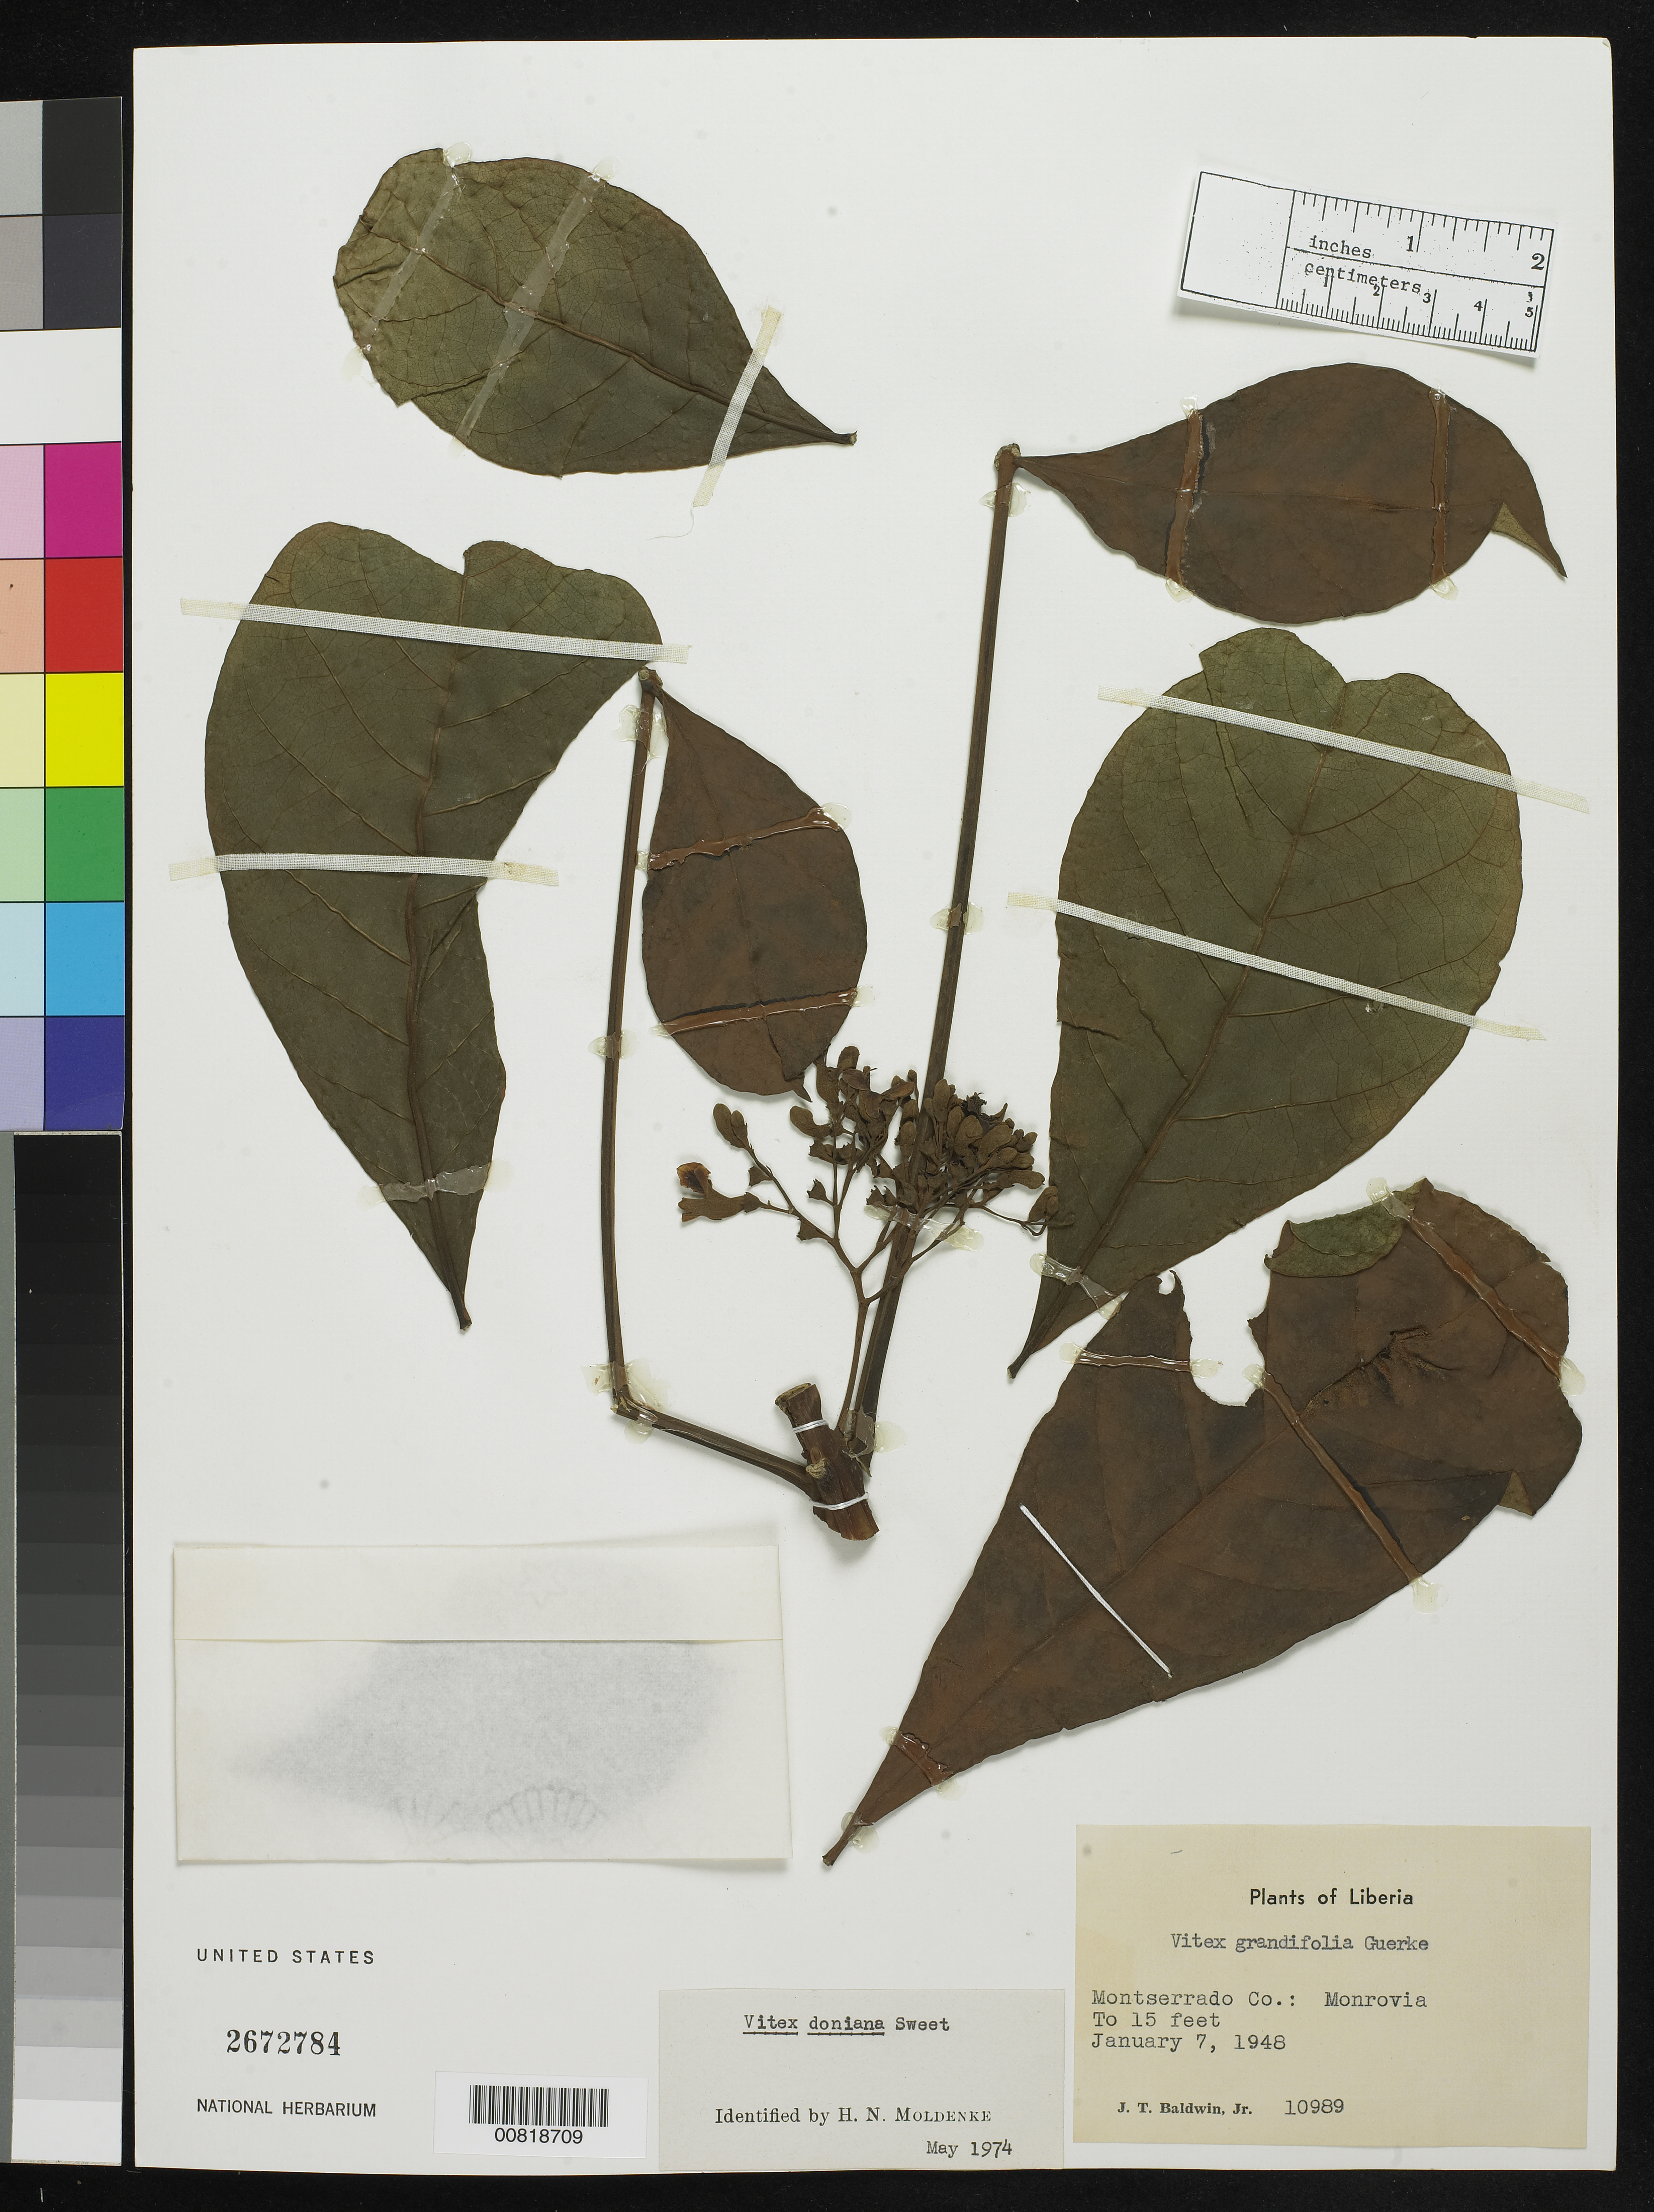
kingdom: Plantae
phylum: Tracheophyta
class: Magnoliopsida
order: Lamiales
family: Lamiaceae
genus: Vitex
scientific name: Vitex doniana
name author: Sweet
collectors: J. T. Baldwin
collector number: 10989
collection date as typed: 7 Jan 1948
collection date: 1948-01-07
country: Liberia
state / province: Montserrado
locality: Monrovia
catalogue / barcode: US 2672784